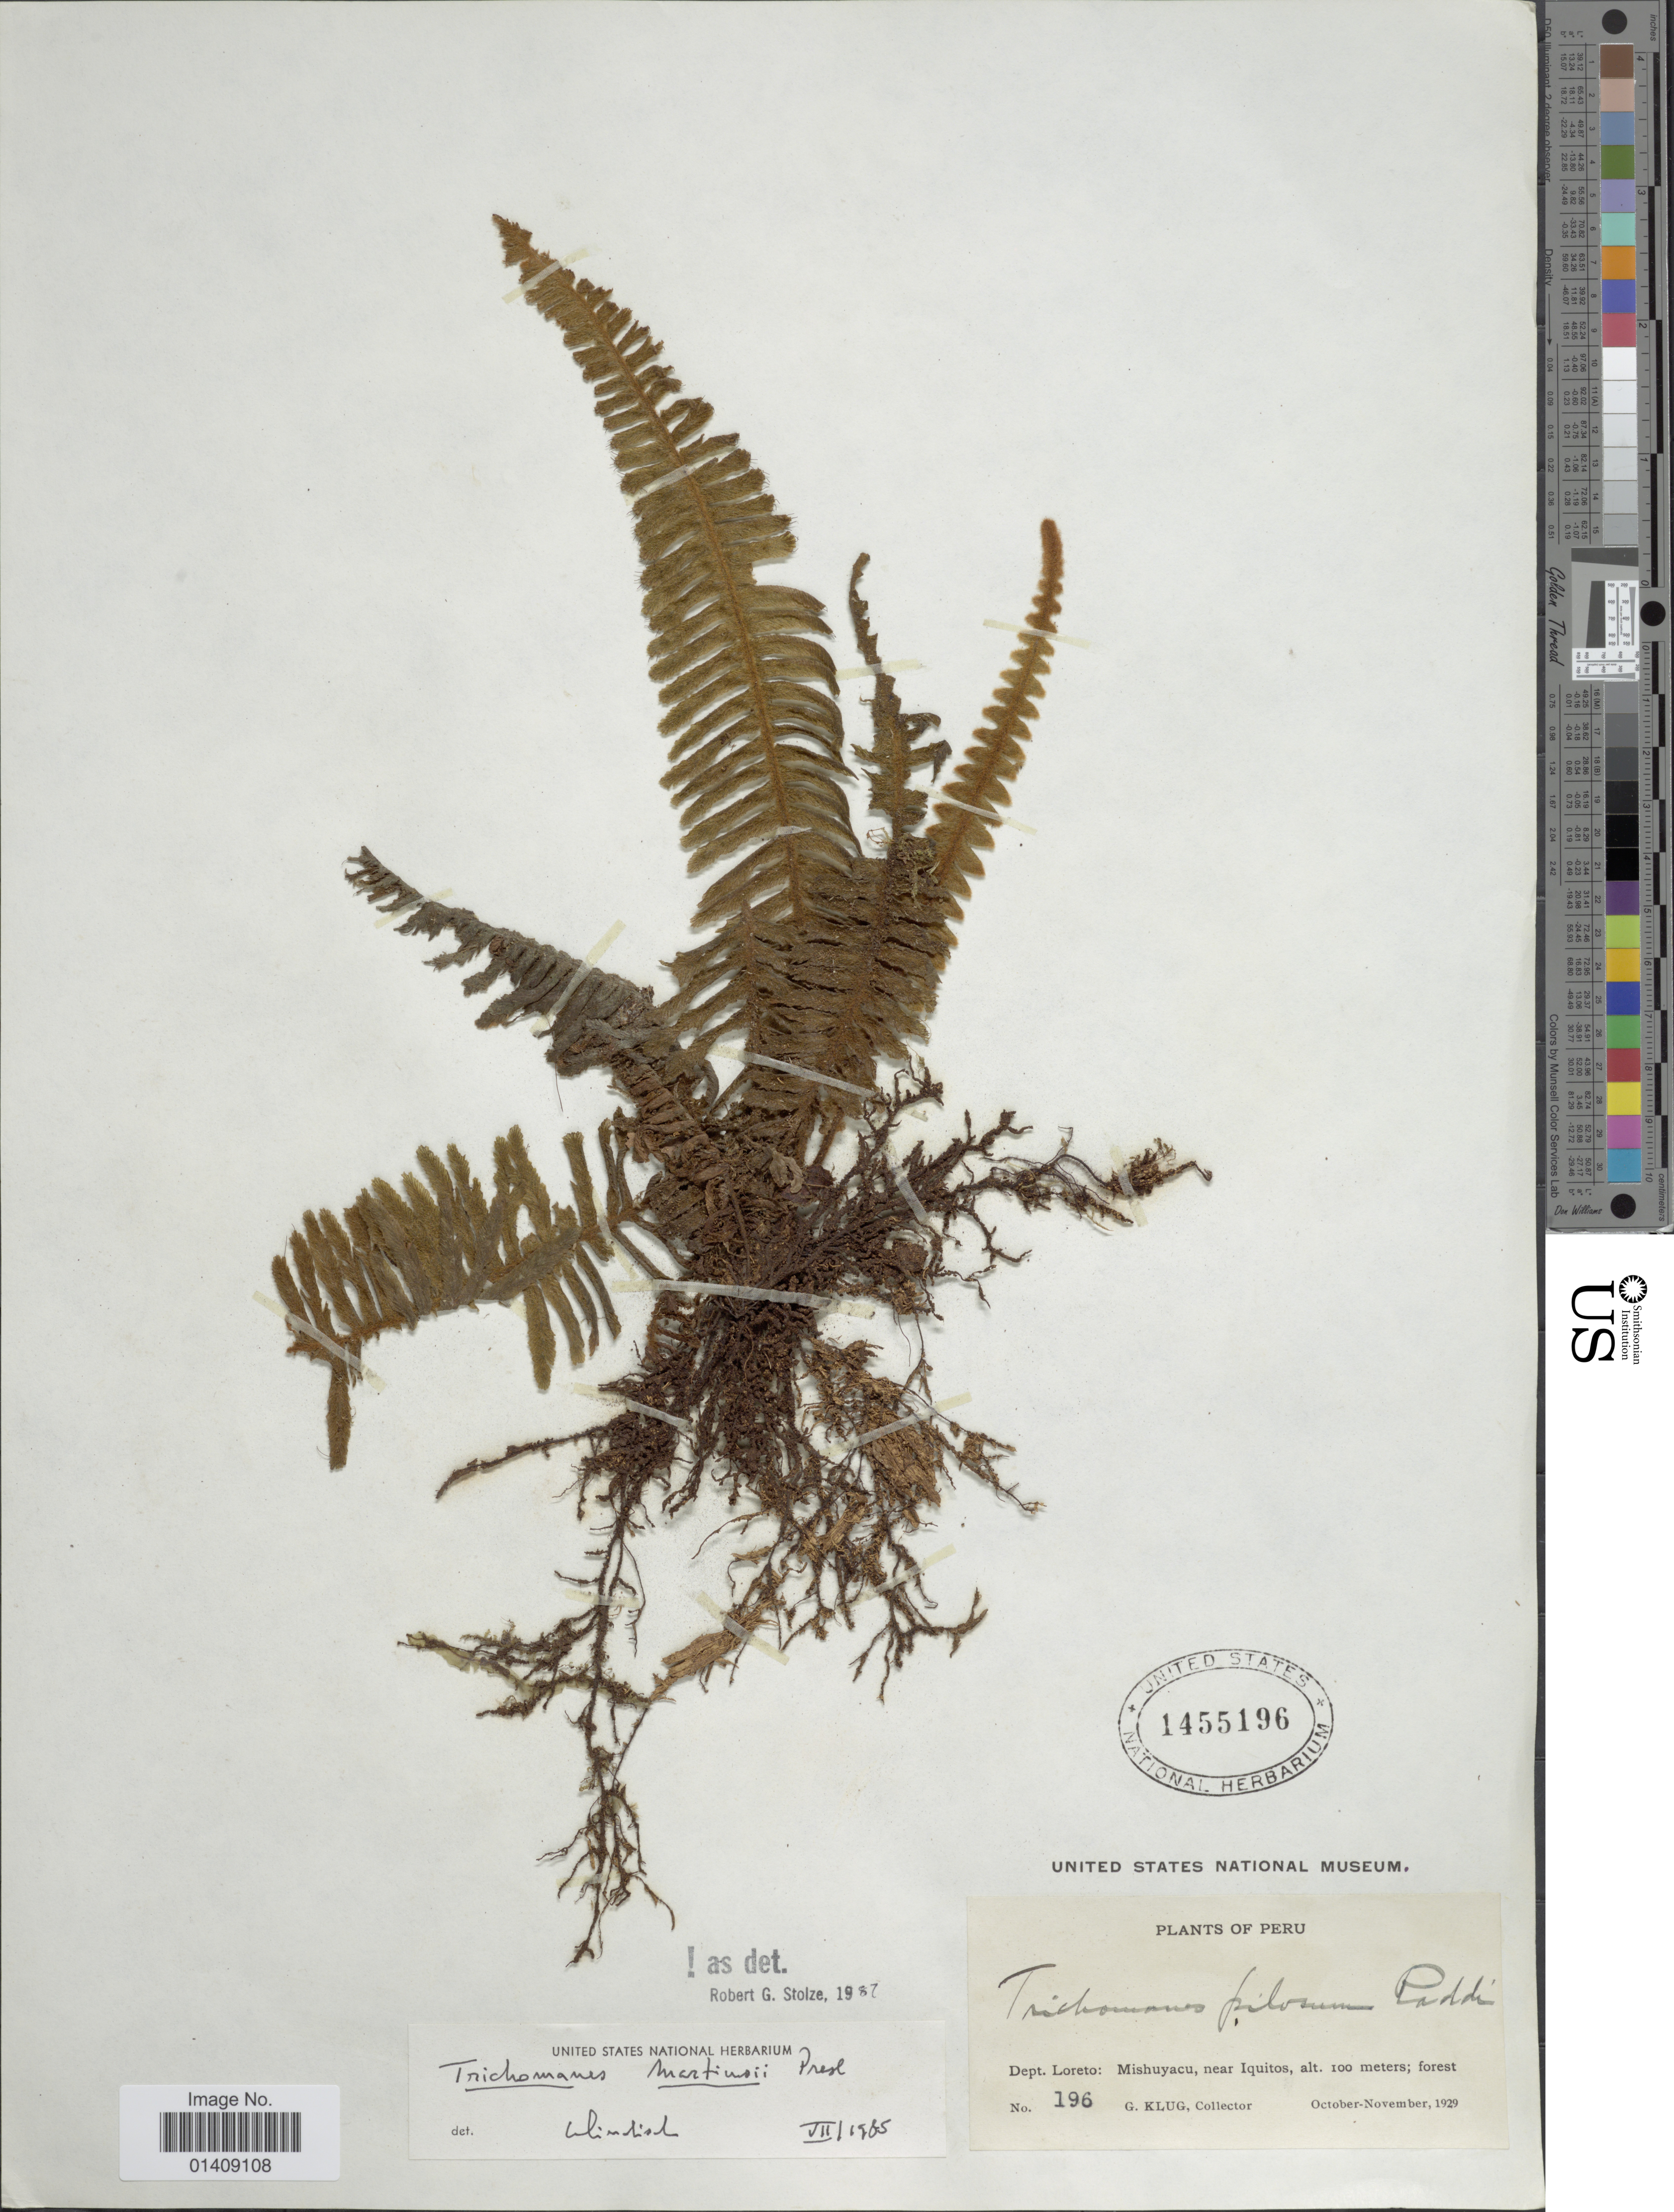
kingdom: Plantae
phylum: Tracheophyta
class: Polypodiopsida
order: Hymenophyllales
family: Hymenophyllaceae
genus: Trichomanes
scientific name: Trichomanes martiusii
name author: C. Presl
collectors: G. Klug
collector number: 196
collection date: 1929-10/1929-11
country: Peru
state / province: Loreto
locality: Mishuyacu, near Iquitos; forest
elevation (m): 100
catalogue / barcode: US 1455196